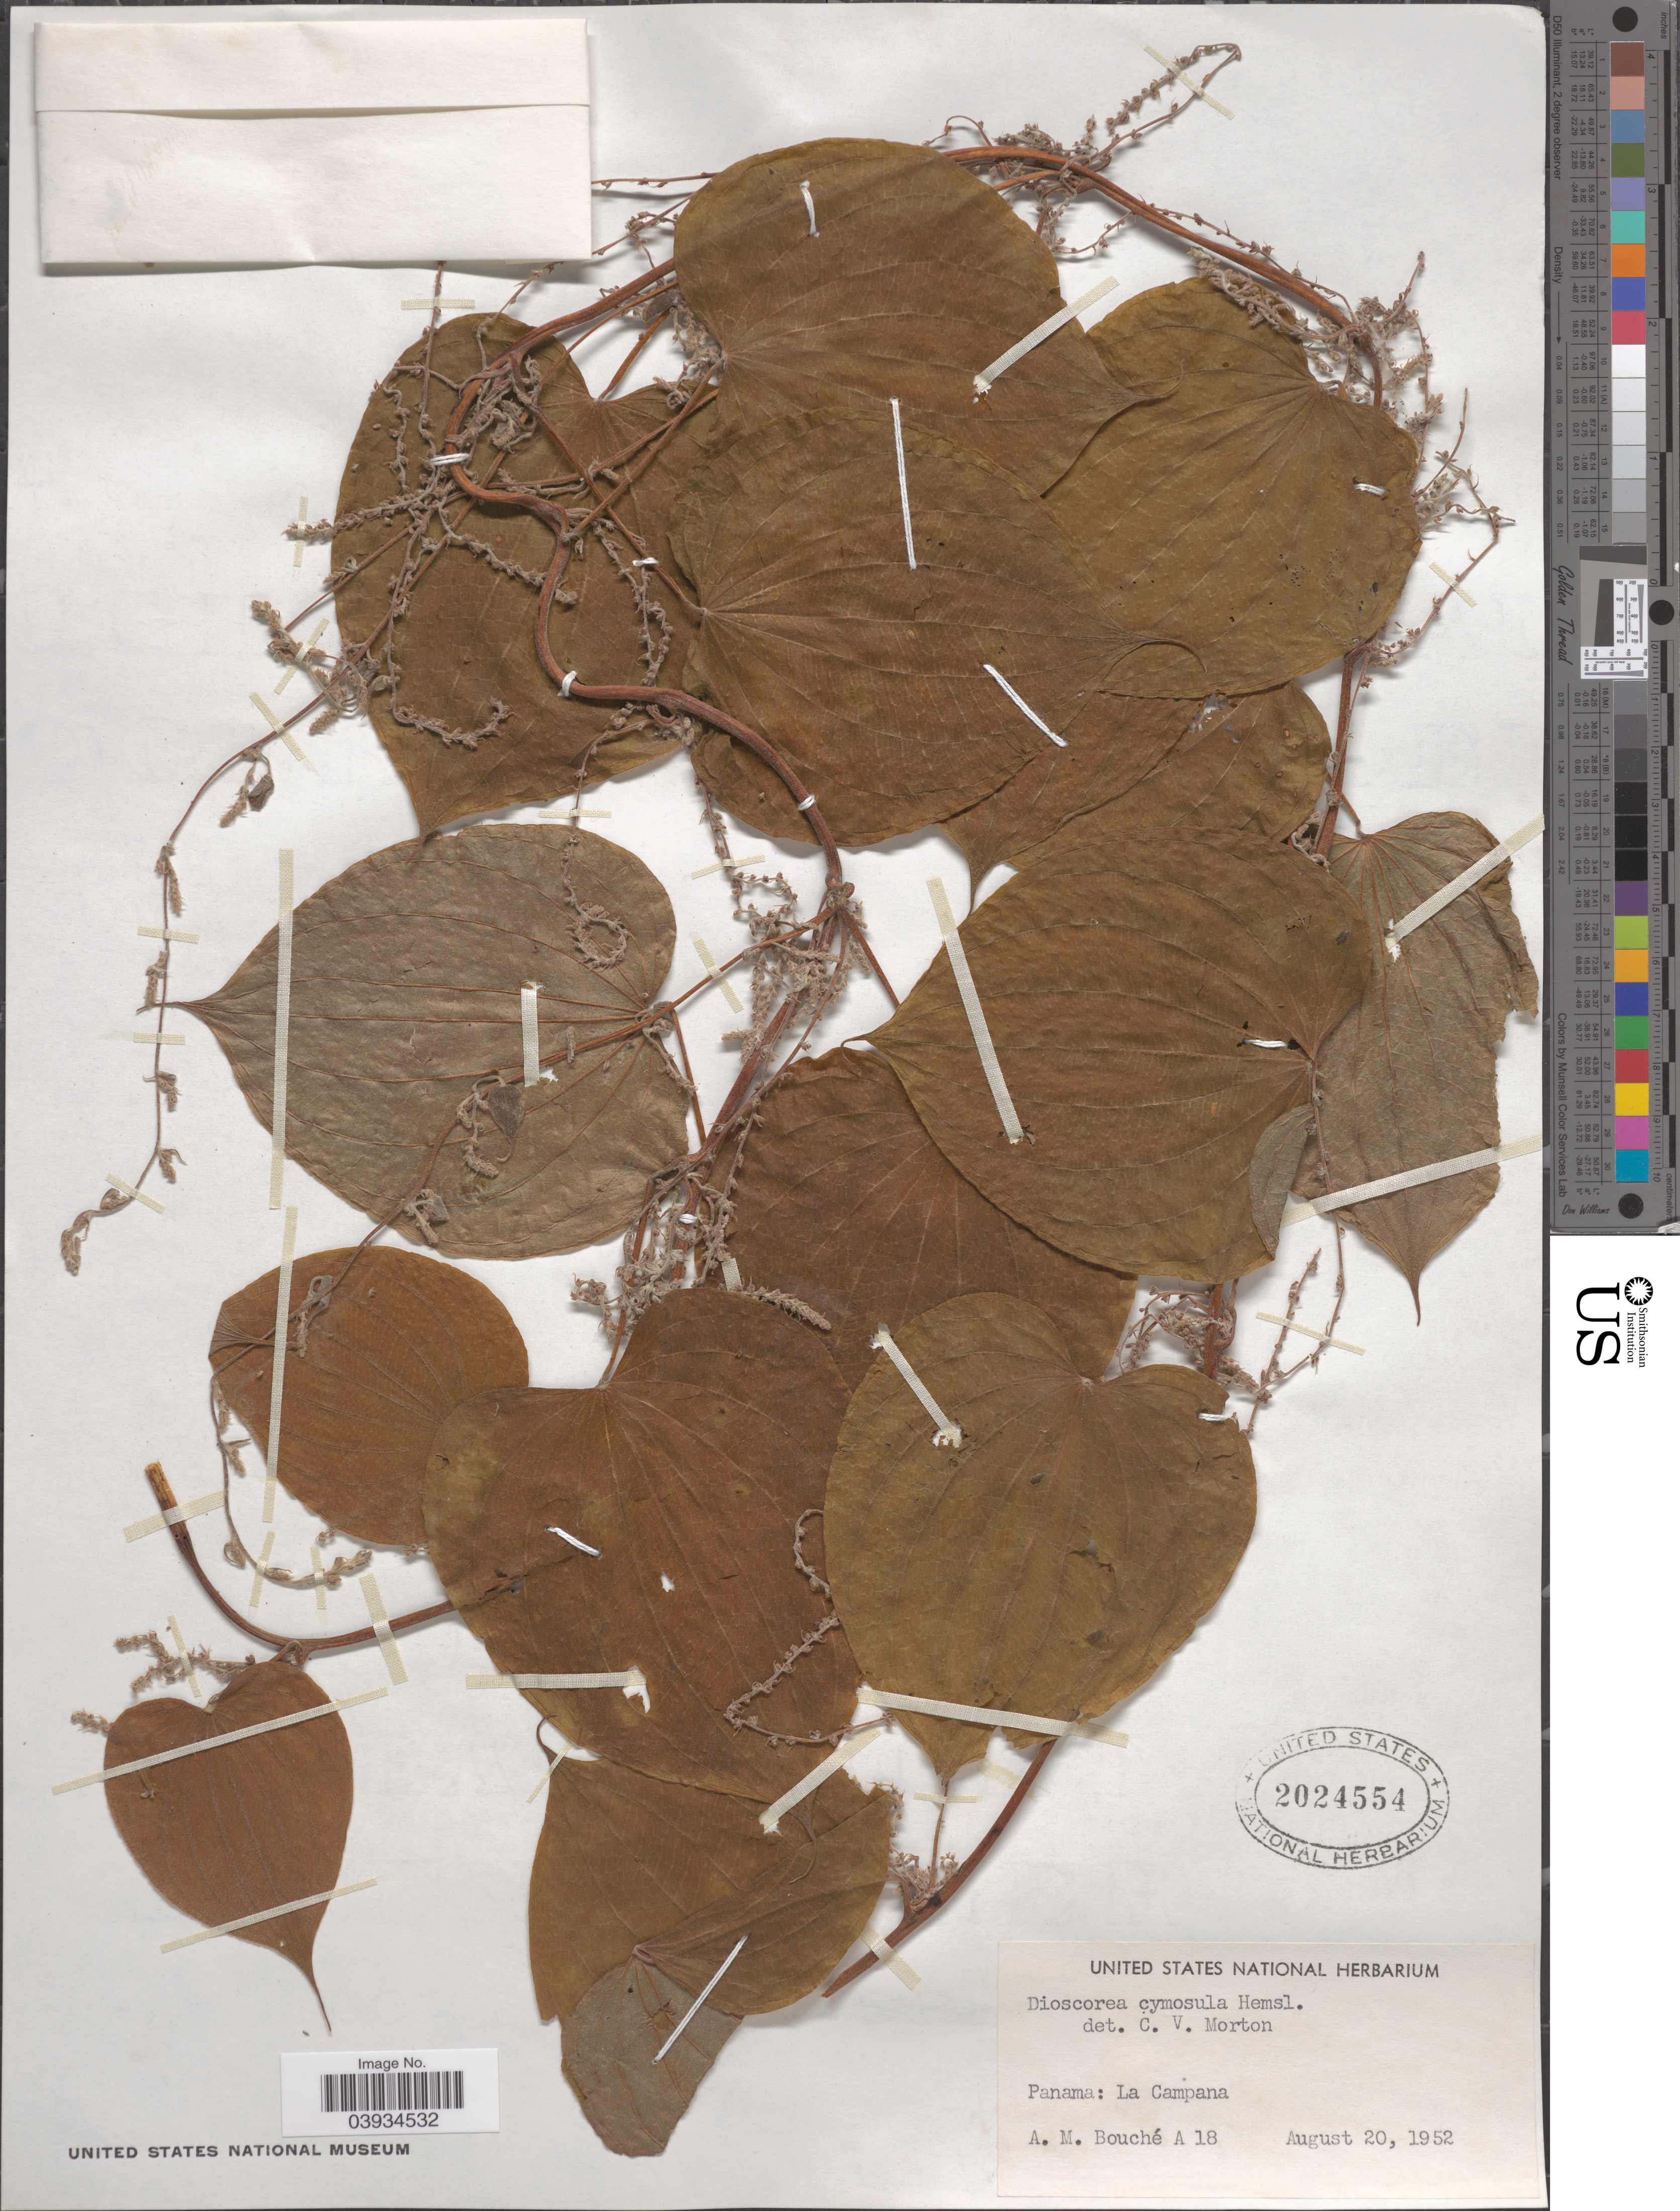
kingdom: Plantae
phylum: Tracheophyta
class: Liliopsida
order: Dioscoreales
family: Dioscoreaceae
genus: Dioscorea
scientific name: Dioscorea cymosula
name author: Hemsl.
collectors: A. Bouche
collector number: A18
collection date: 1952-08-20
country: Panama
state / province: Panamá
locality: La Campana.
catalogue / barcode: US 2024554